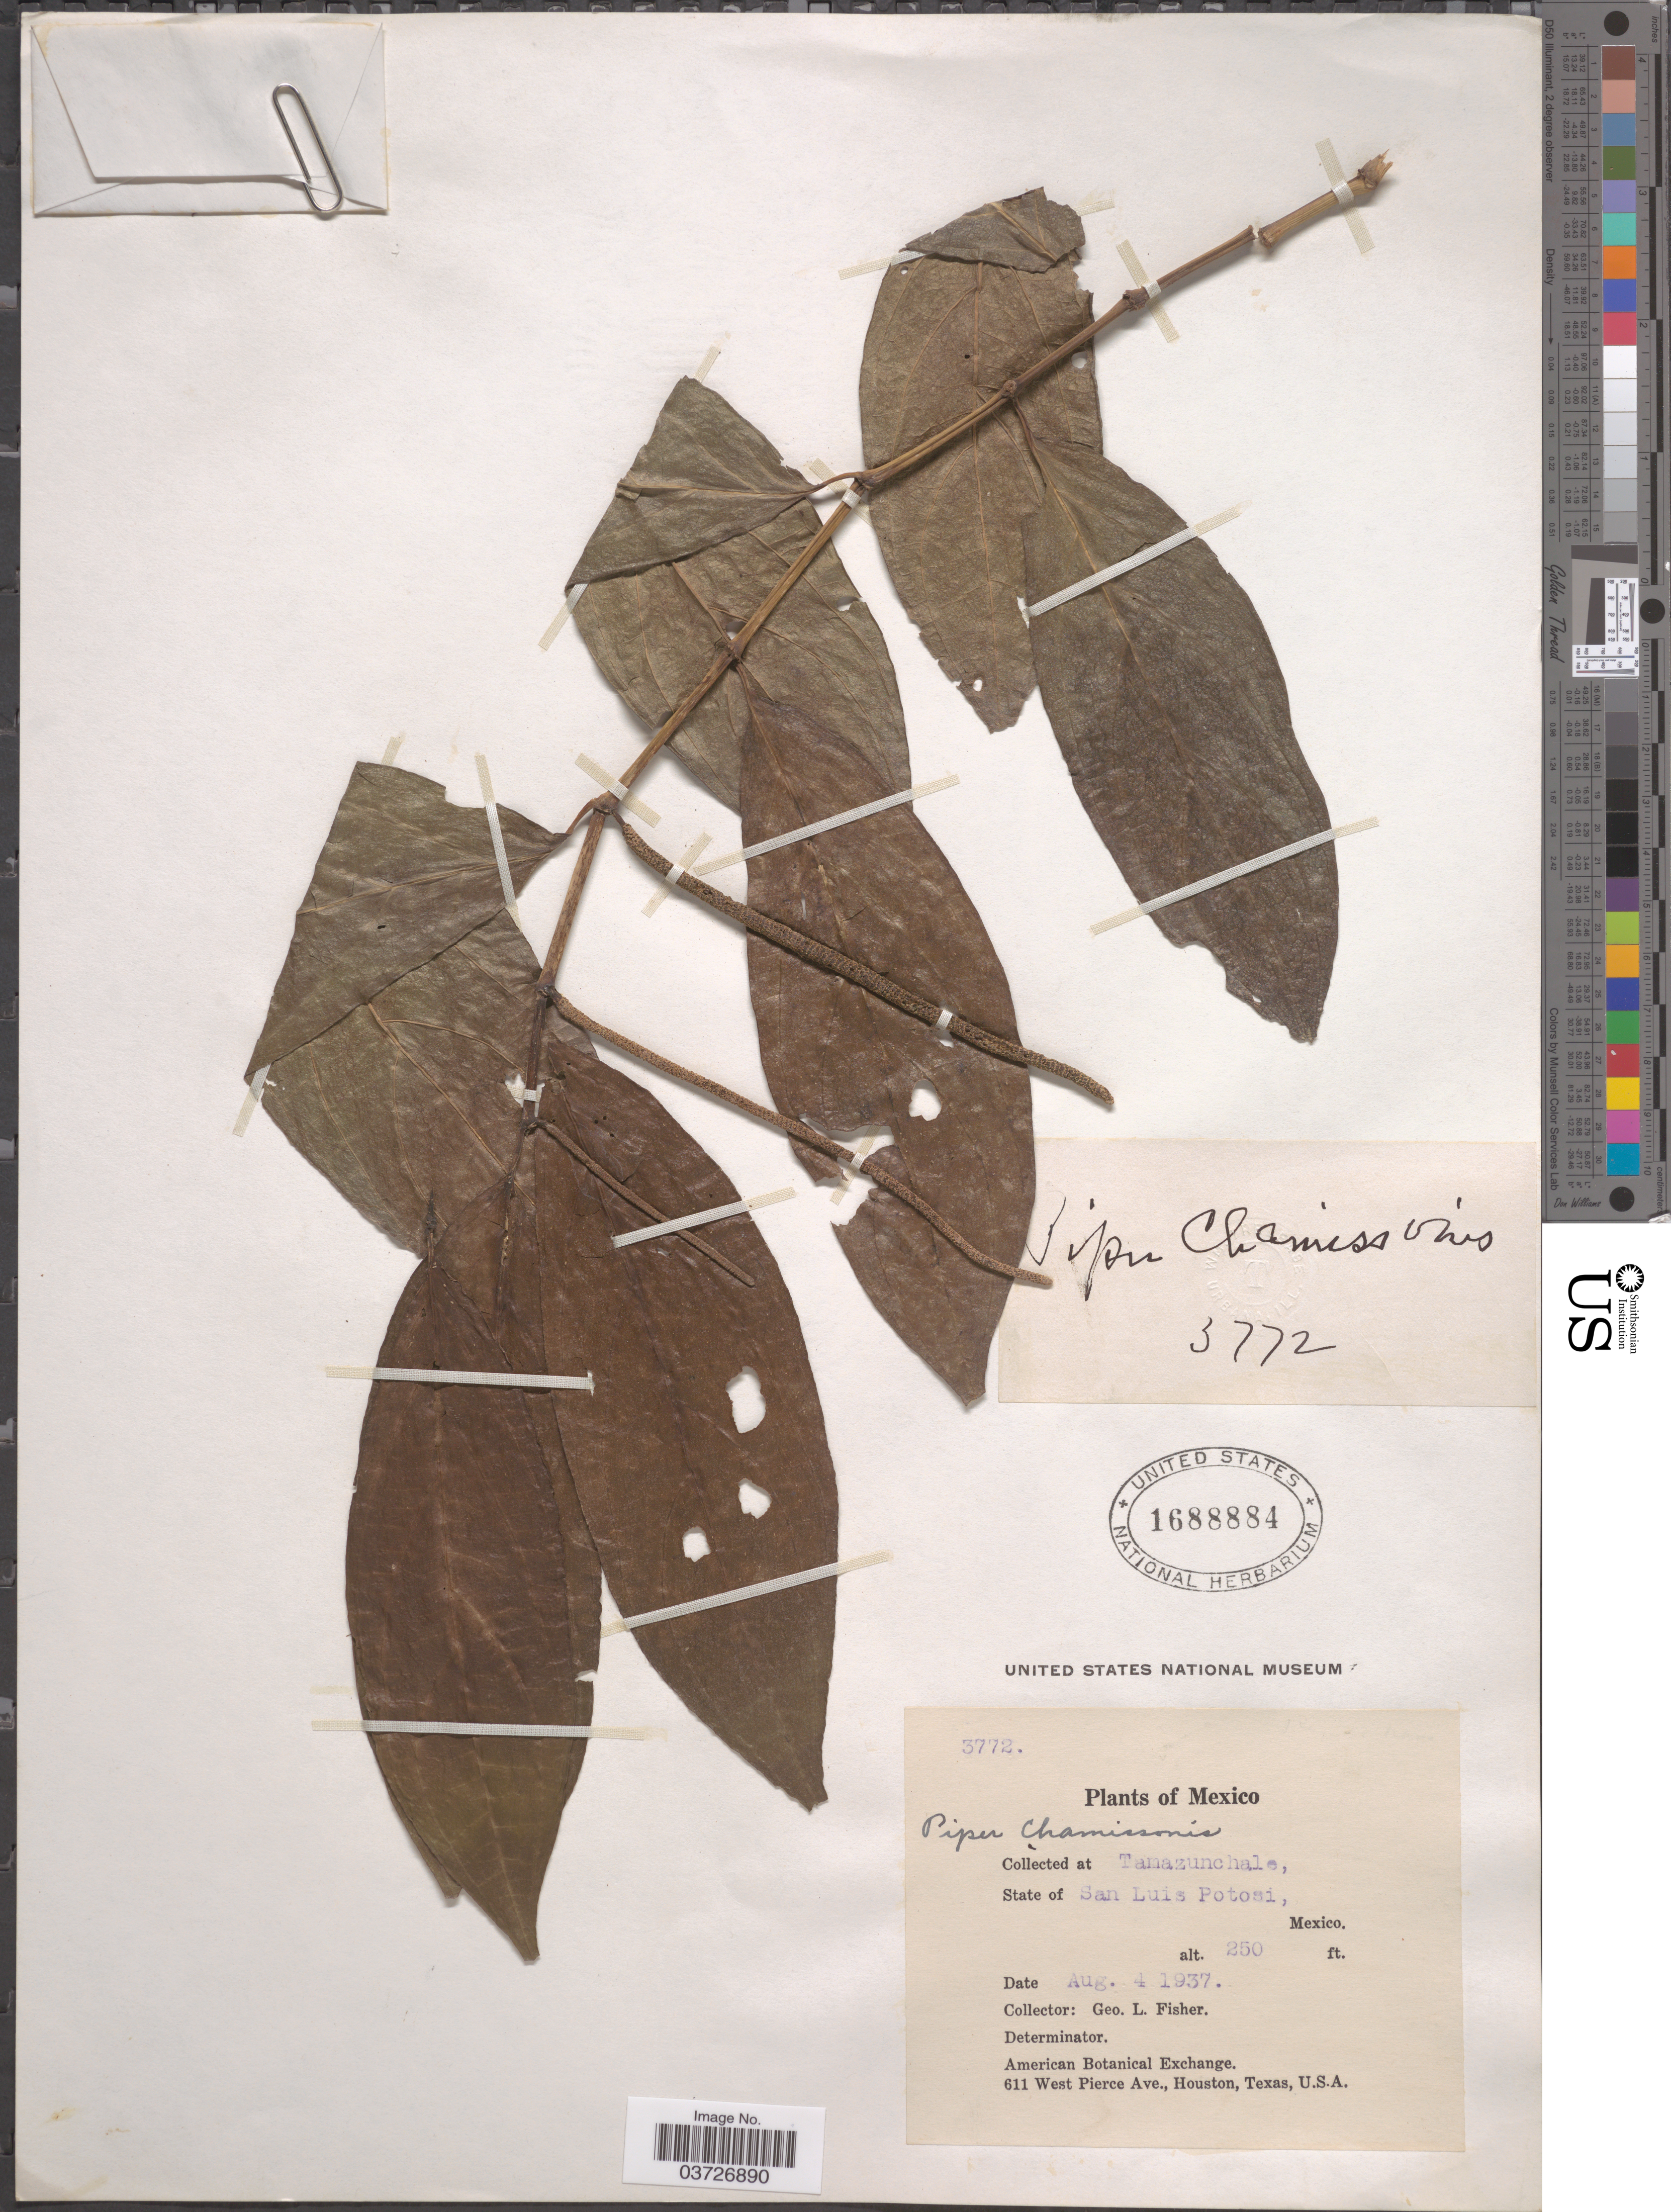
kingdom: Plantae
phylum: Tracheophyta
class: Magnoliopsida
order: Piperales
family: Piperaceae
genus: Piper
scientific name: Piper chamissonis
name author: Steud.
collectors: G. L. Fisher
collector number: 3772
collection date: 1937-08-04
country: Mexico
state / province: San Luis Potosí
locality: Tamazunchale.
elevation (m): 76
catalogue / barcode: US 1688884